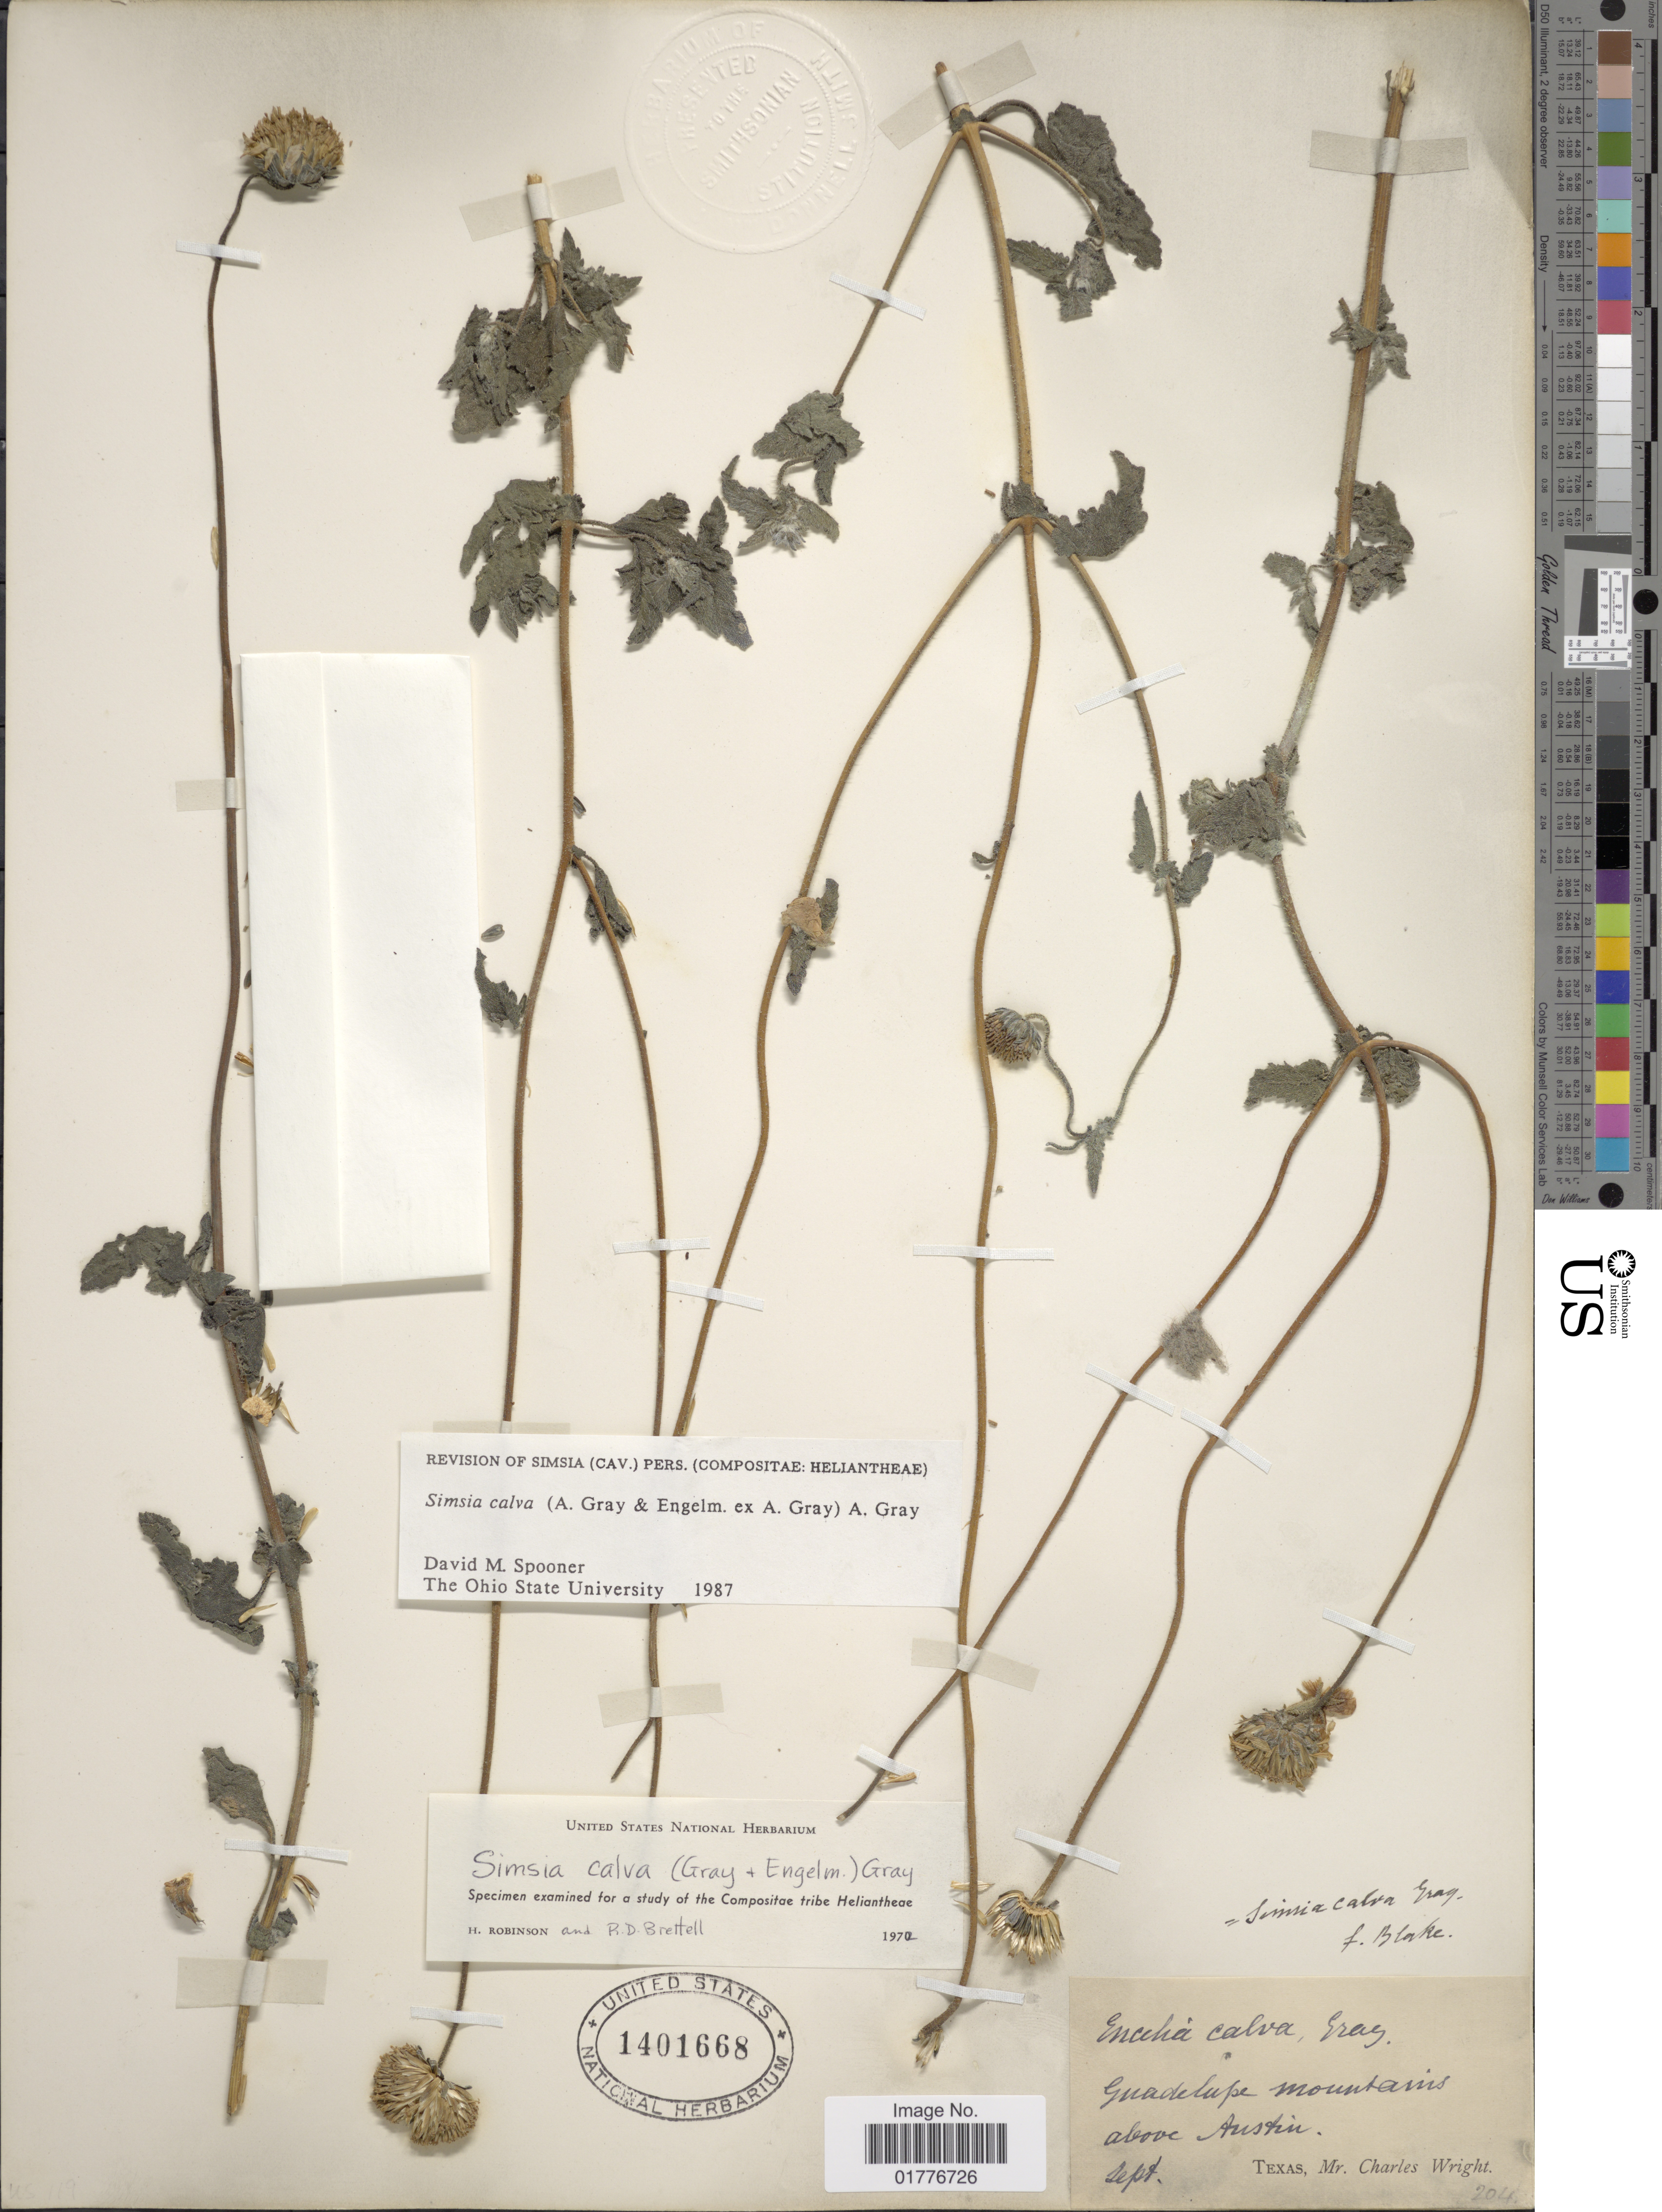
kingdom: Plantae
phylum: Tracheophyta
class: Magnoliopsida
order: Asterales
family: Asteraceae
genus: Simsia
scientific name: Simsia calva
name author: A. Gray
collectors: C. Wright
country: United States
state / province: Texas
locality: Guadelupe Mountains above Austin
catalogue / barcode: US 1401668